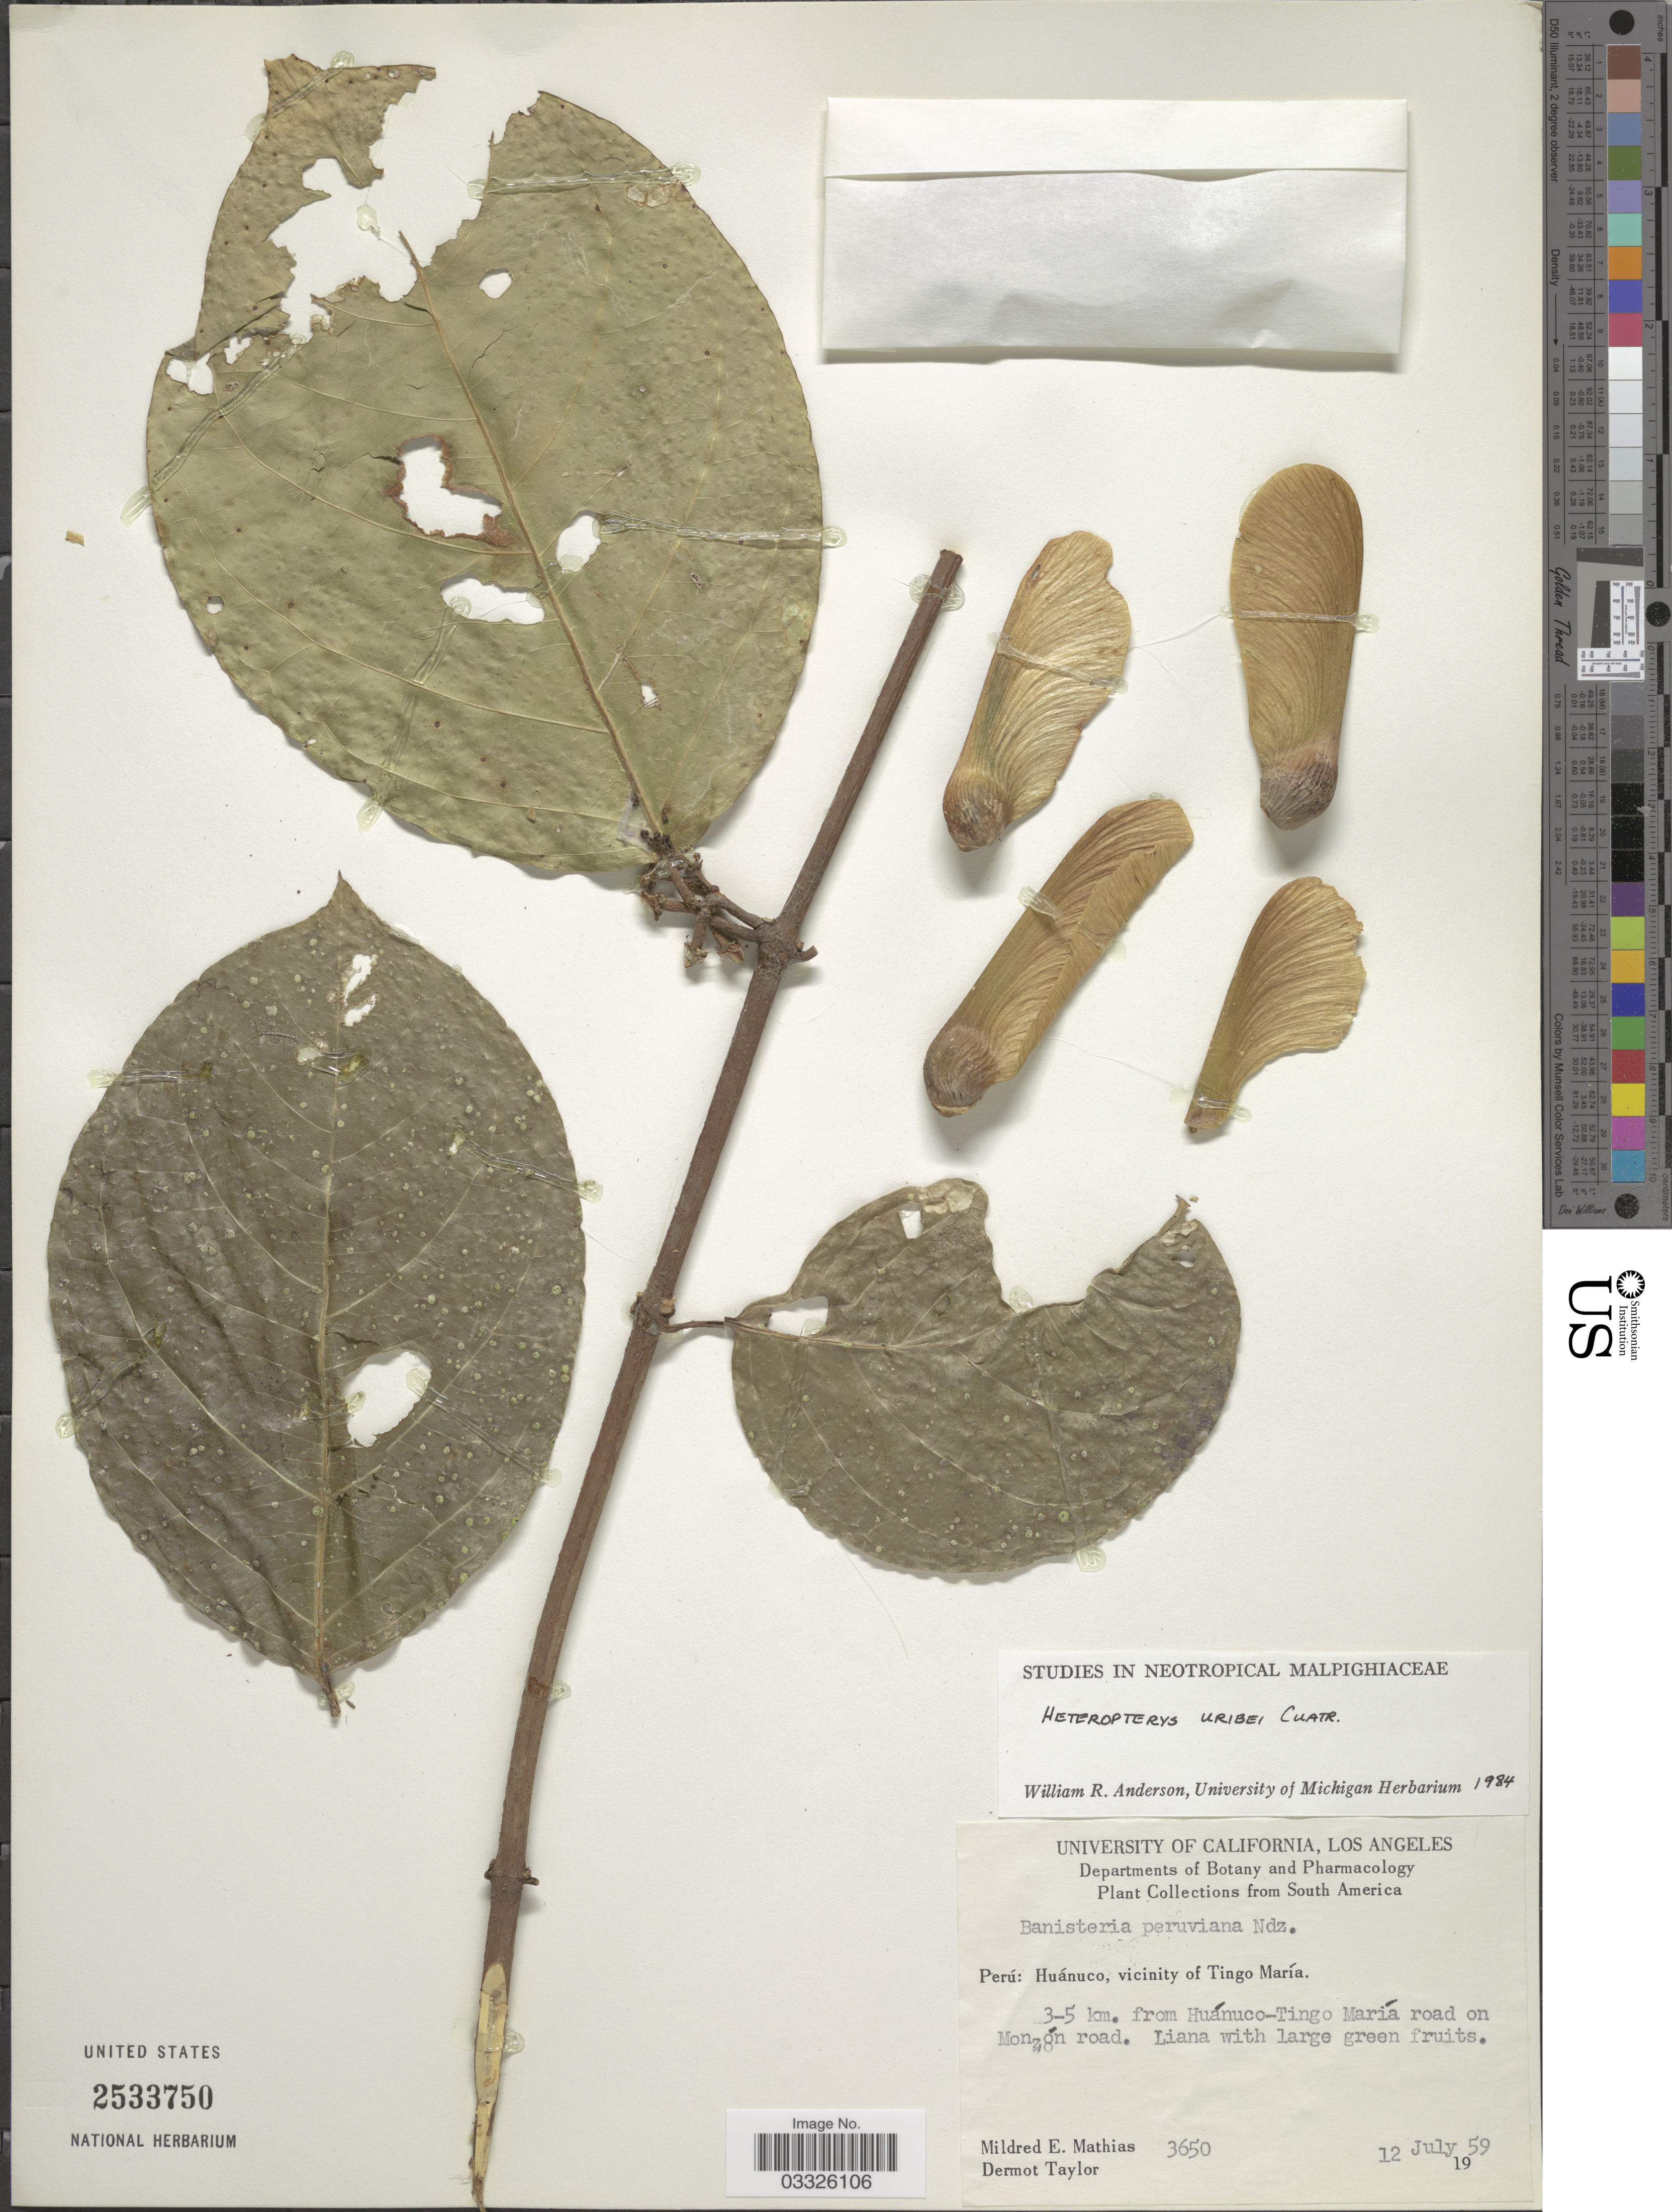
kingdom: Plantae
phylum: Tracheophyta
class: Magnoliopsida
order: Malpighiales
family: Malpighiaceae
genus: Heteropterys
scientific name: Heteropterys uribei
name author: Cuatrec.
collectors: M. E. Mathias & D. Taylor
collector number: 3650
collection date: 1959-07-12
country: Peru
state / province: Huánuco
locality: Vicinity of Tingo María. 3-5 km. from Huánuco-Tingo María road on Monzón road.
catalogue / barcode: US 2533750